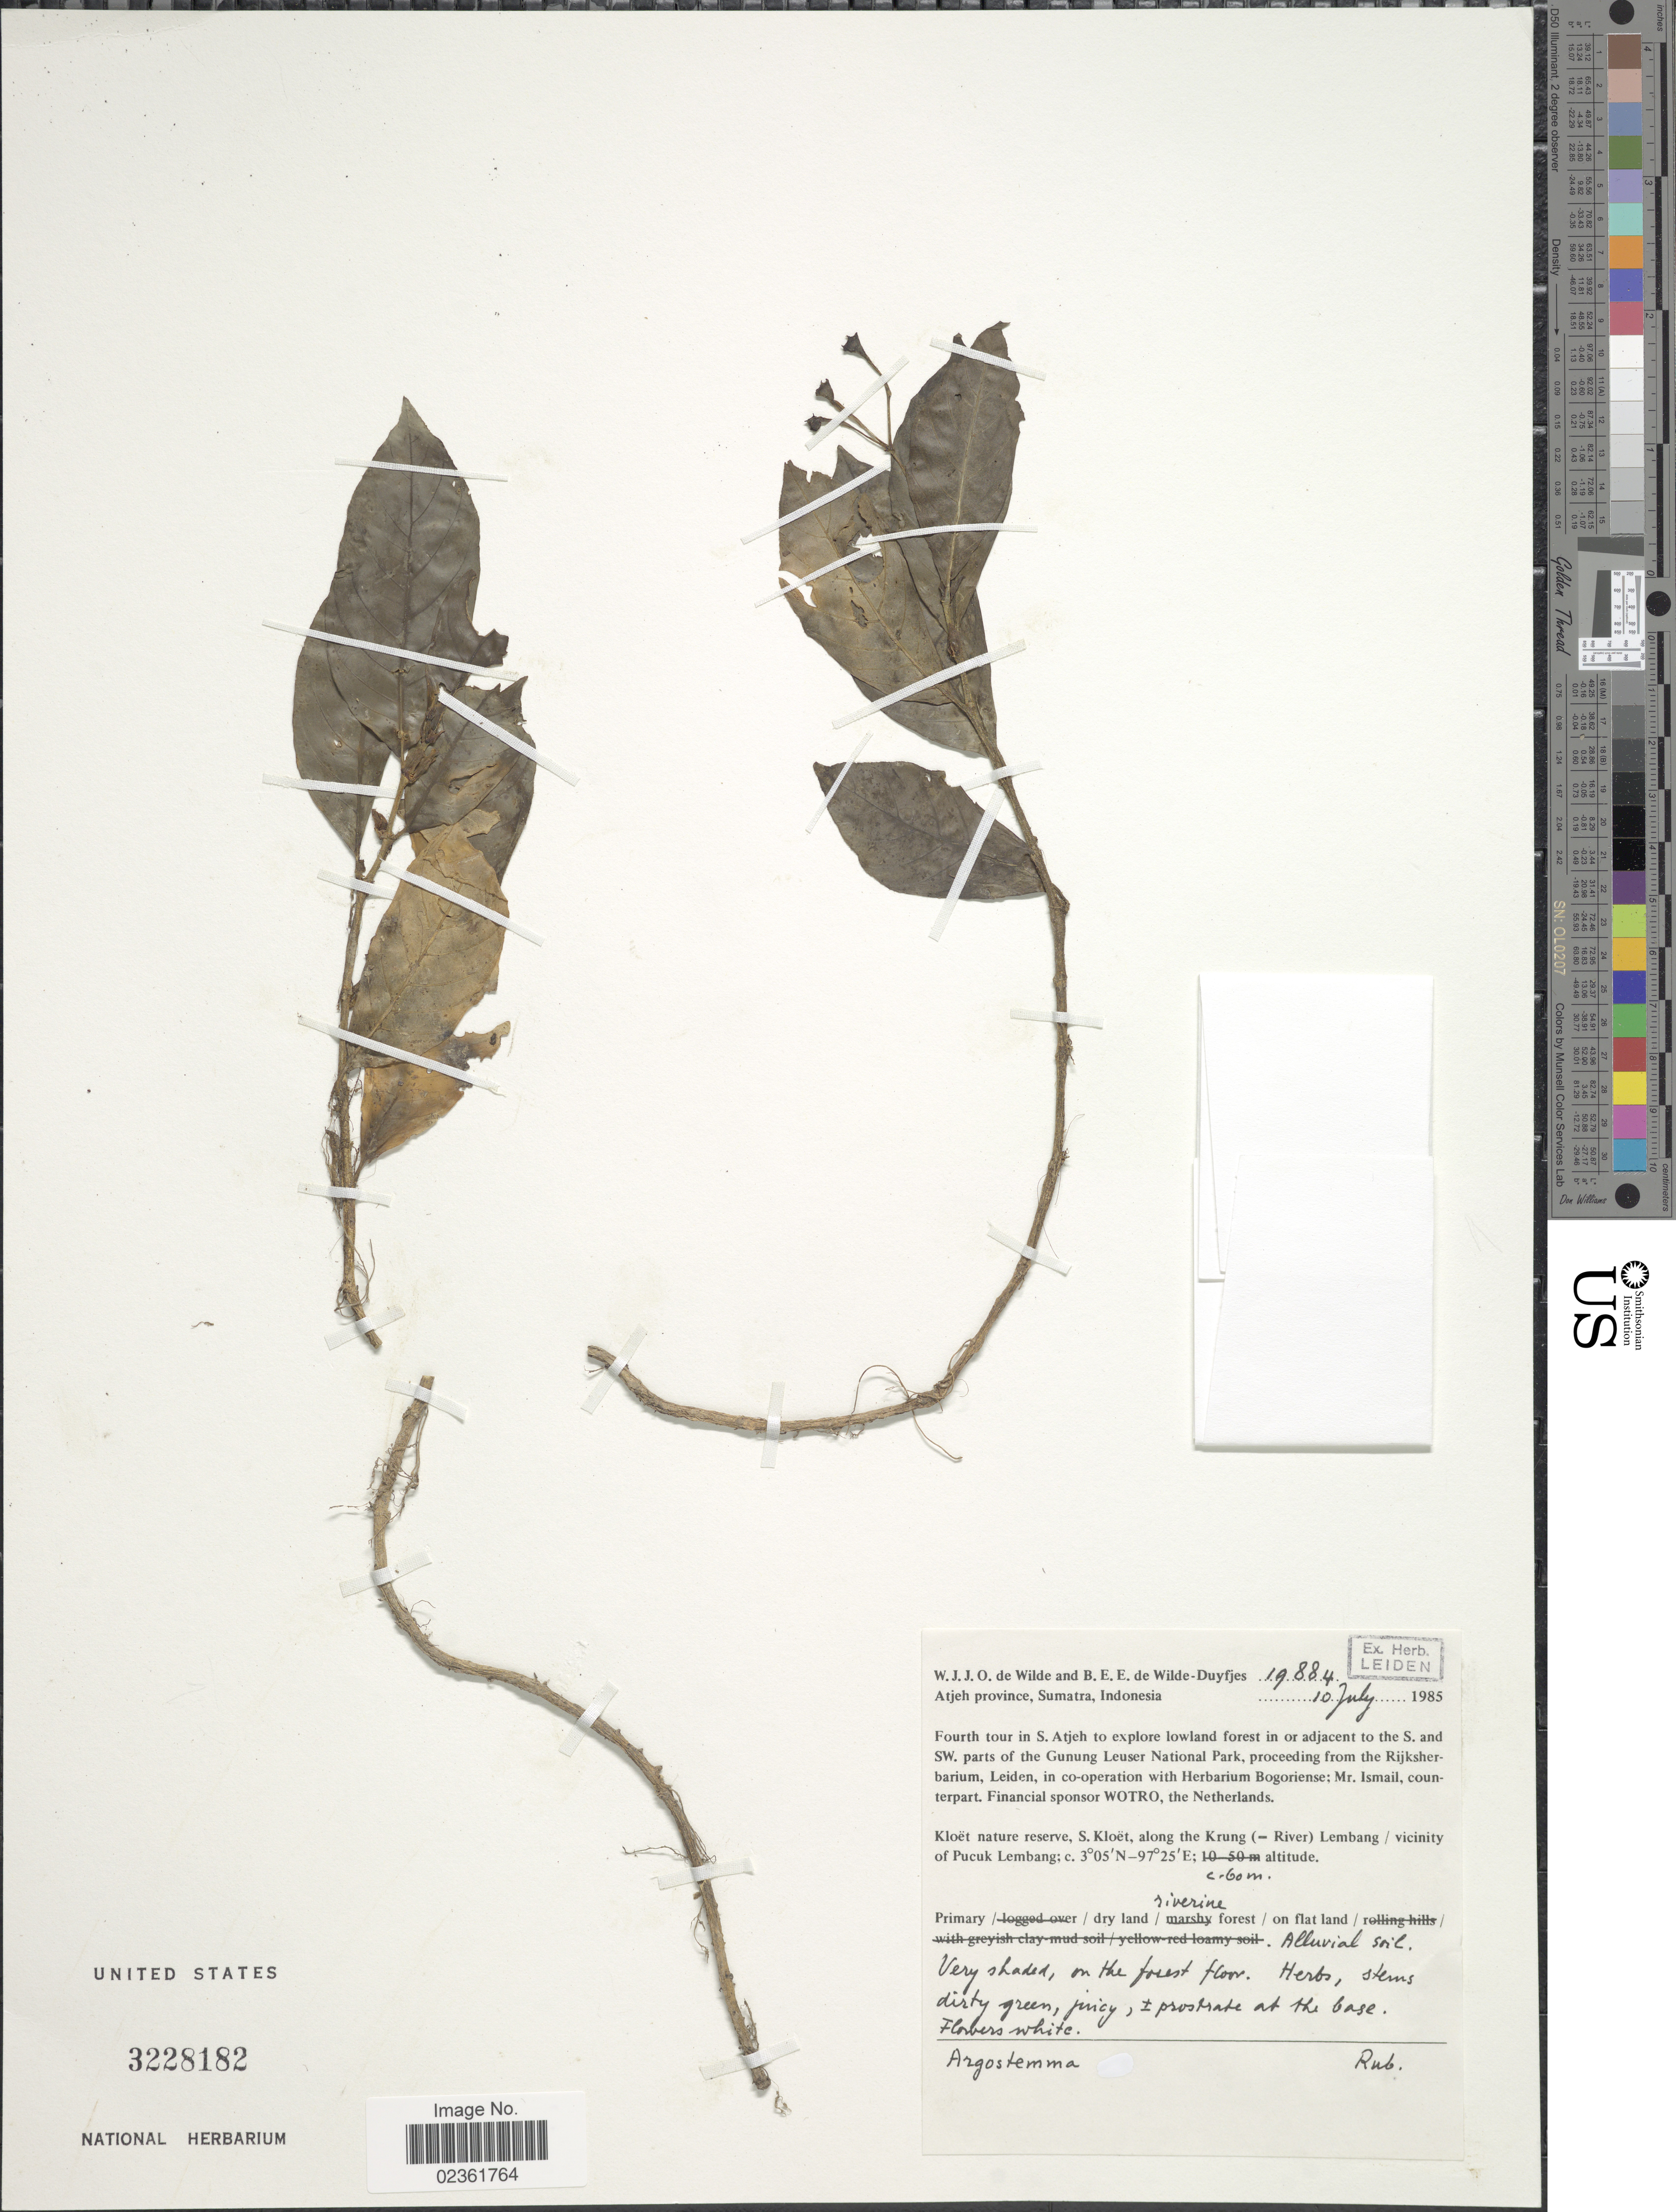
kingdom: Plantae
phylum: Tracheophyta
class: Magnoliopsida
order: Gentianales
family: Rubiaceae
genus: Argostemma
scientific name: Argostemma sp.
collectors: W. J. de Wilde & B. E. de Wilde-Duyfjes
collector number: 19884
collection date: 1985-07-10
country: Indonesia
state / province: Sumatra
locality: Atjeh province, S. Atjeh, in or adjacent to the S. and SW. part of the Gunung Leuser National Park, Kloet nature reserve, S. Kloet, along the Krung (=River) Lembang/vicinity of Pucuk Lembang.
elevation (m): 60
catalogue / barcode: US 3228182